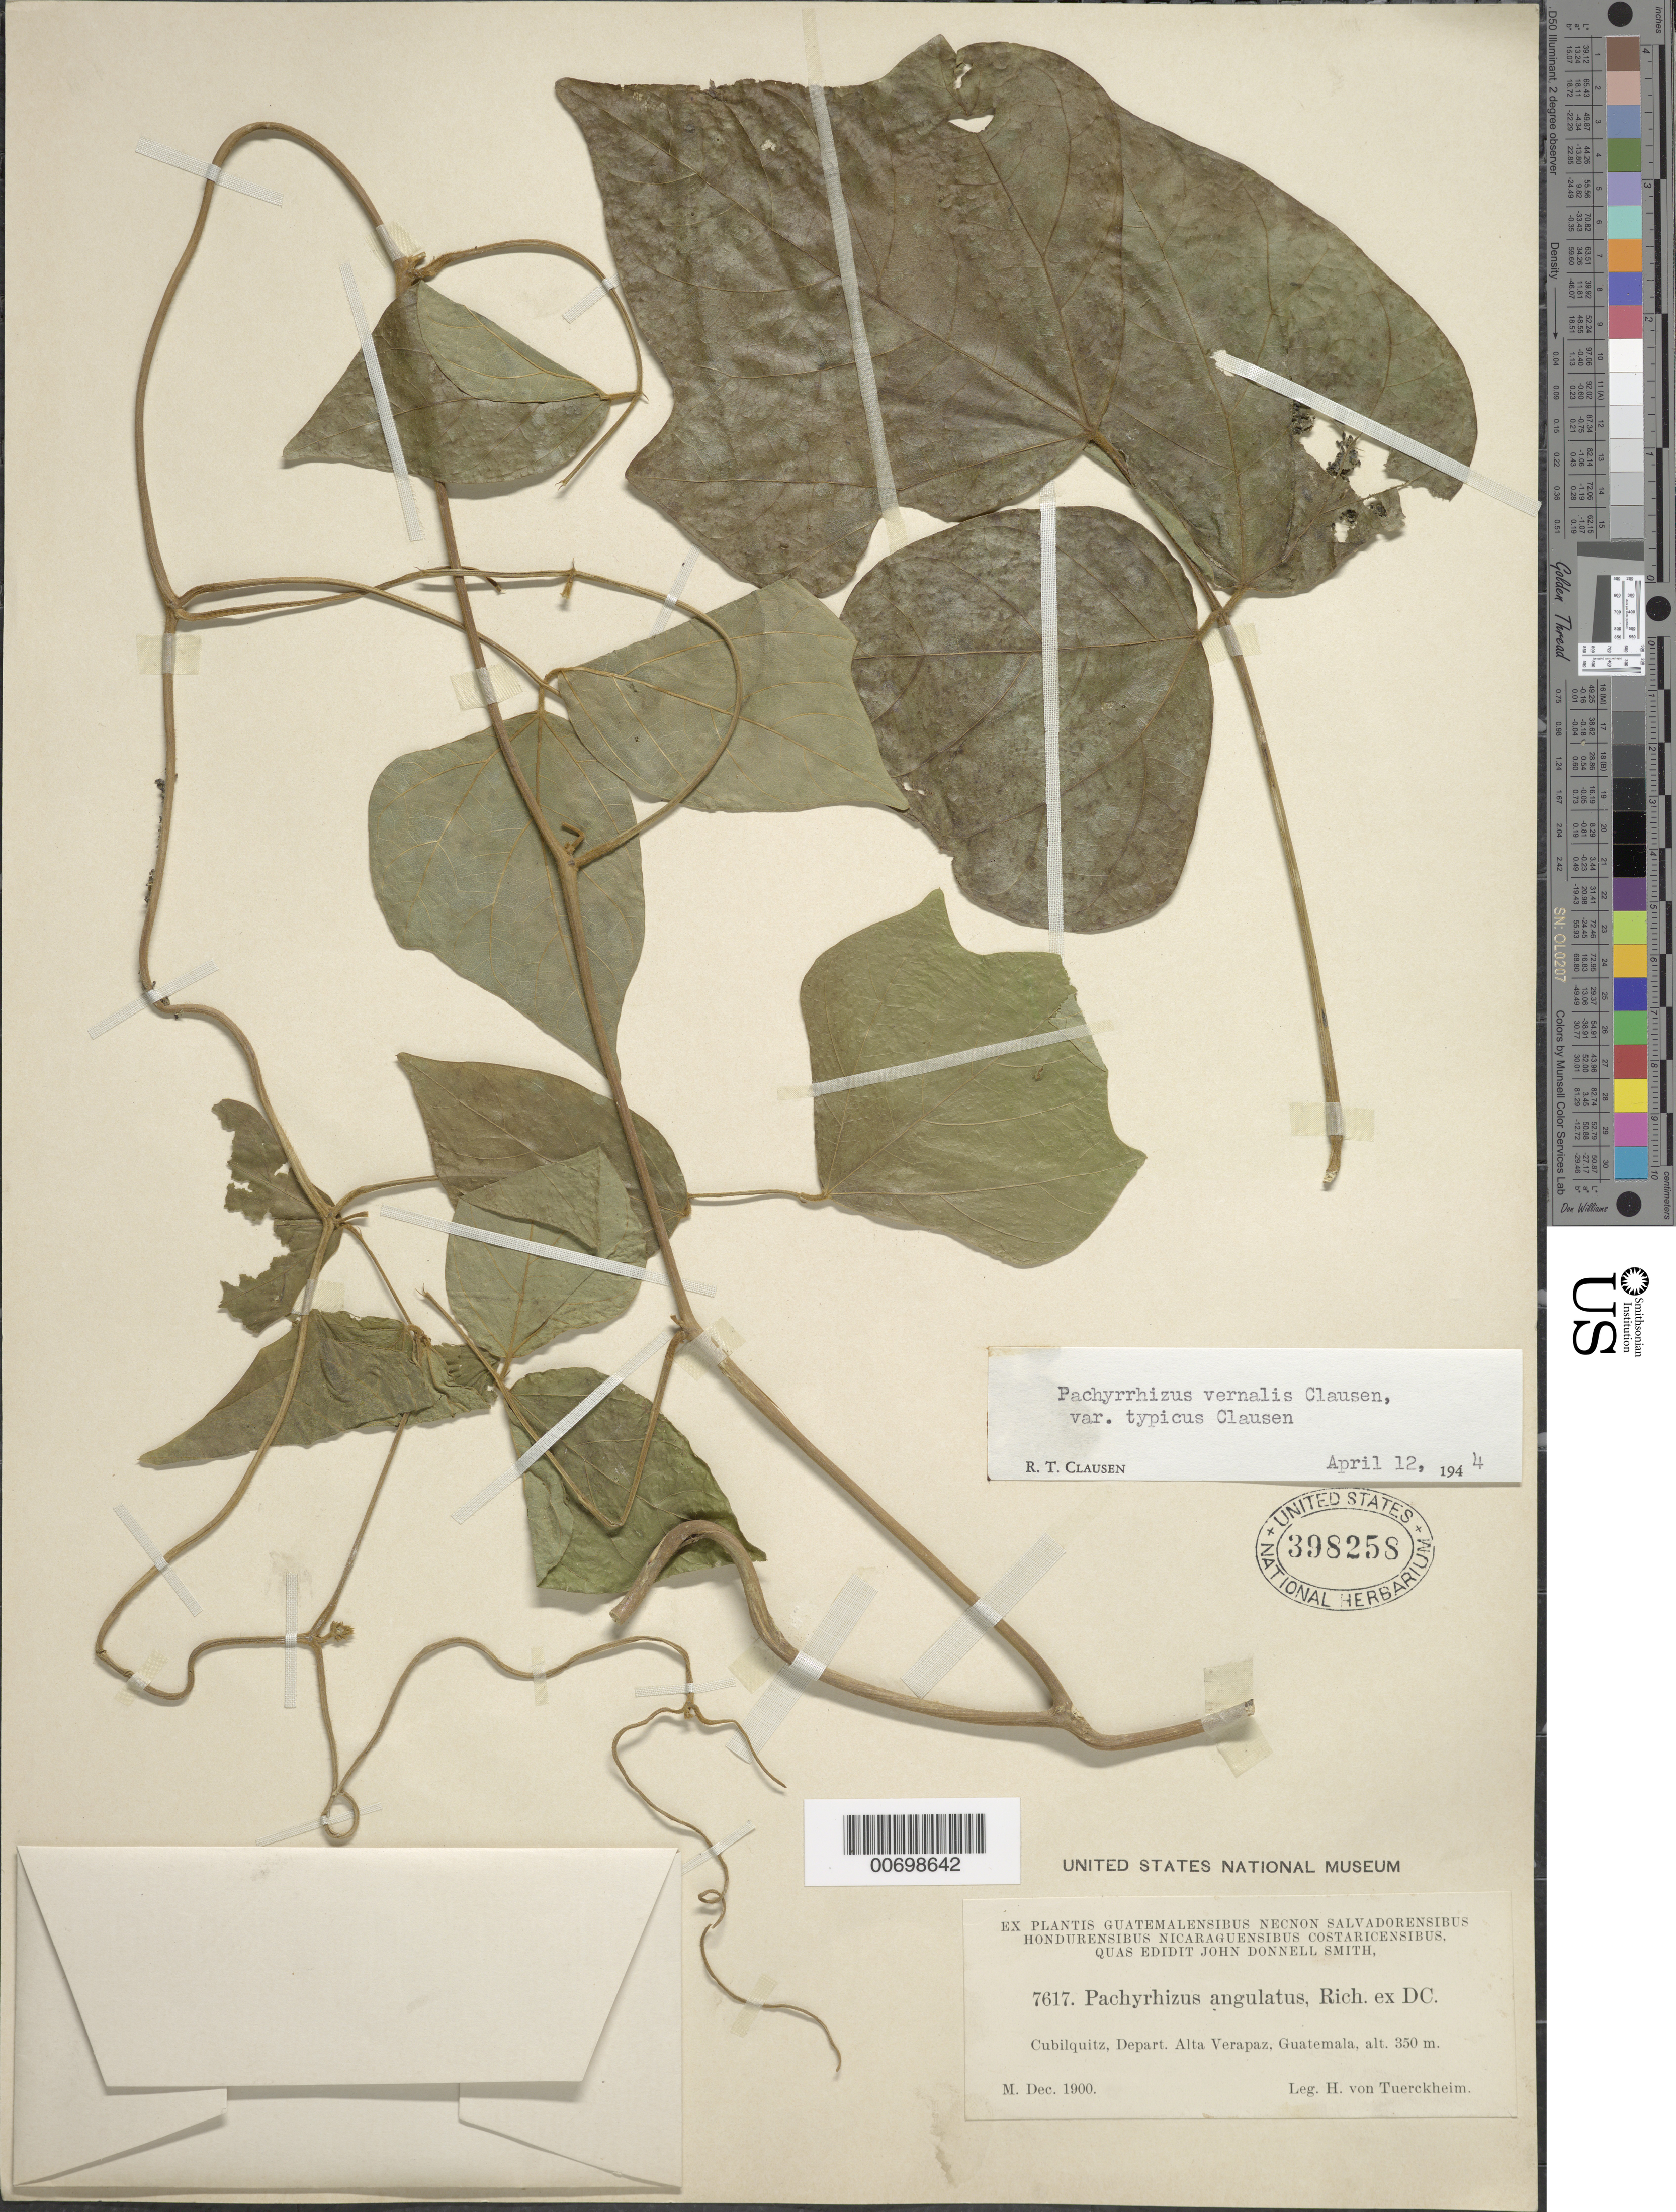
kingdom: Plantae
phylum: Tracheophyta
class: Magnoliopsida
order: Fabales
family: Fabaceae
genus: Pachyrhizus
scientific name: Pachyrhizus vernalis var. typicus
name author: R.T. Clausen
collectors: H. von Türckheim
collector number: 7617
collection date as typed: Dec 1900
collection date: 1900-12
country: Guatemala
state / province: Alta Verapaz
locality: Cubilguitz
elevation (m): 350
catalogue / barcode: US 398258